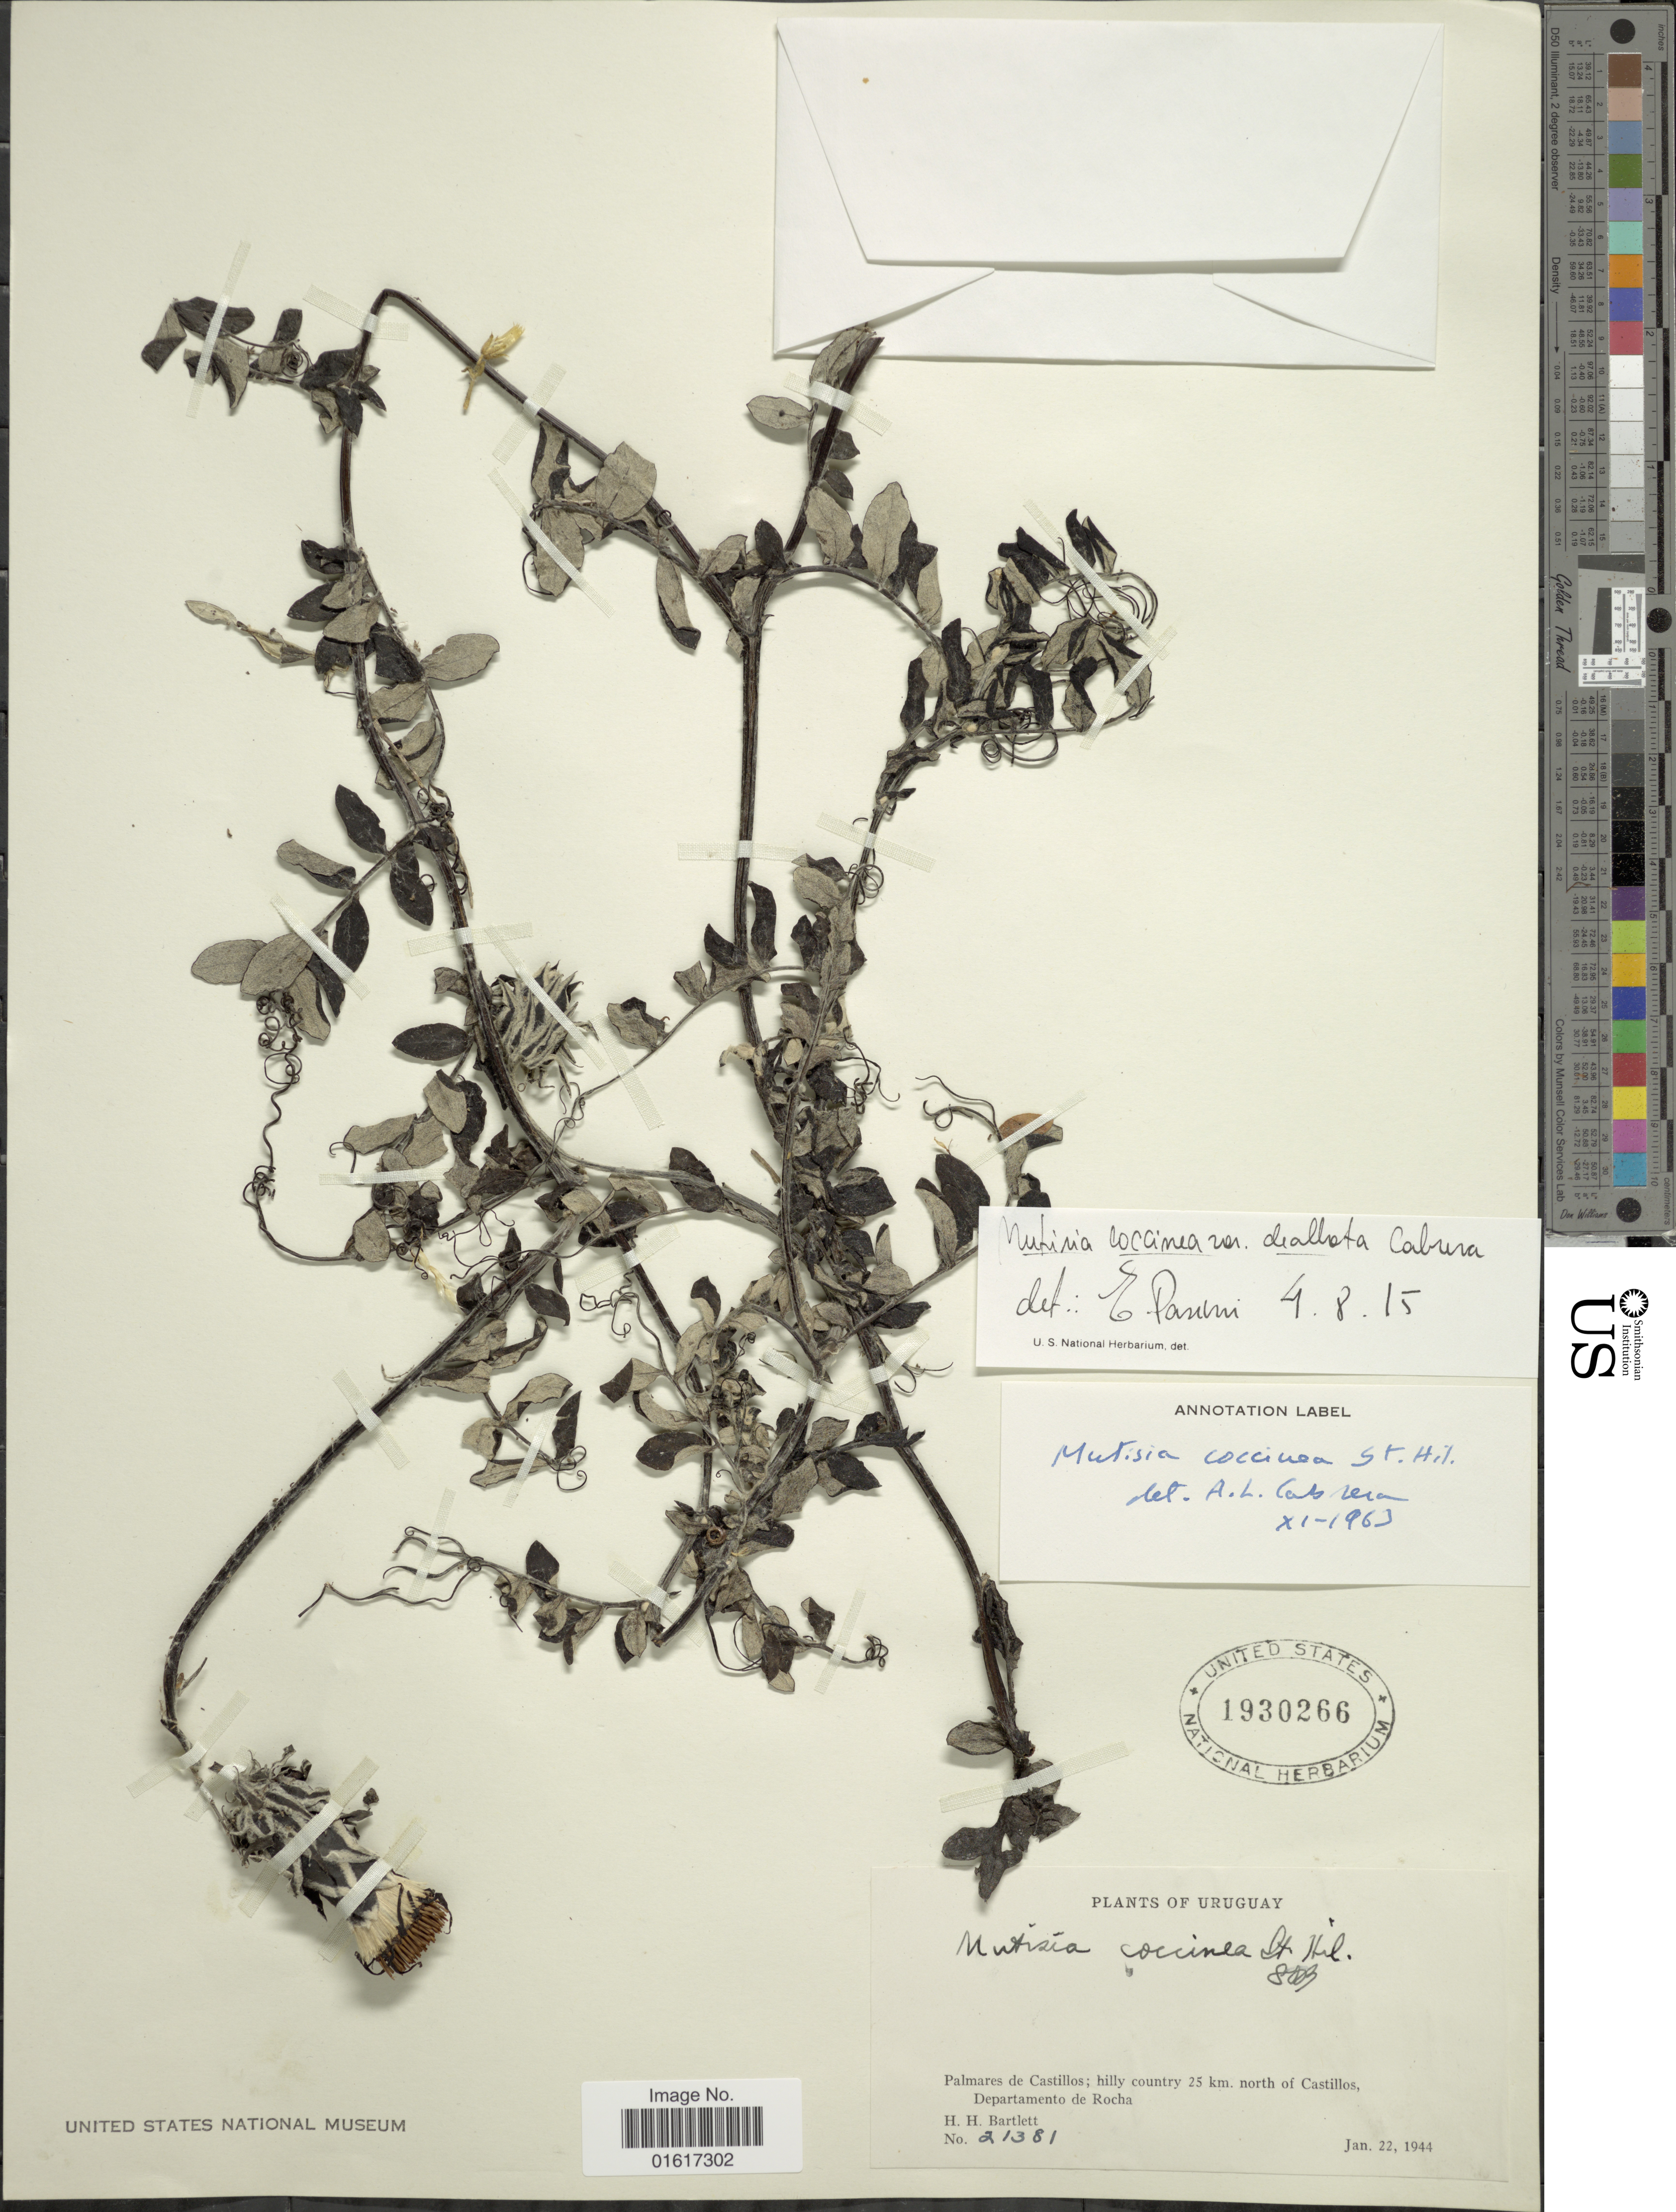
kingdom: Plantae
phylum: Tracheophyta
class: Magnoliopsida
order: Asterales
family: Asteraceae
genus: Mutisia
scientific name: Mutisia coccinea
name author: A. St.-Hil.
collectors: H. H. Bartlett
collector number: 21381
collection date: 1944-01-22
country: Uruguay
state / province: Rocha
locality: Palmares de Castillos; hilly country 25 km. north of Castillos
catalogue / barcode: US 1930266